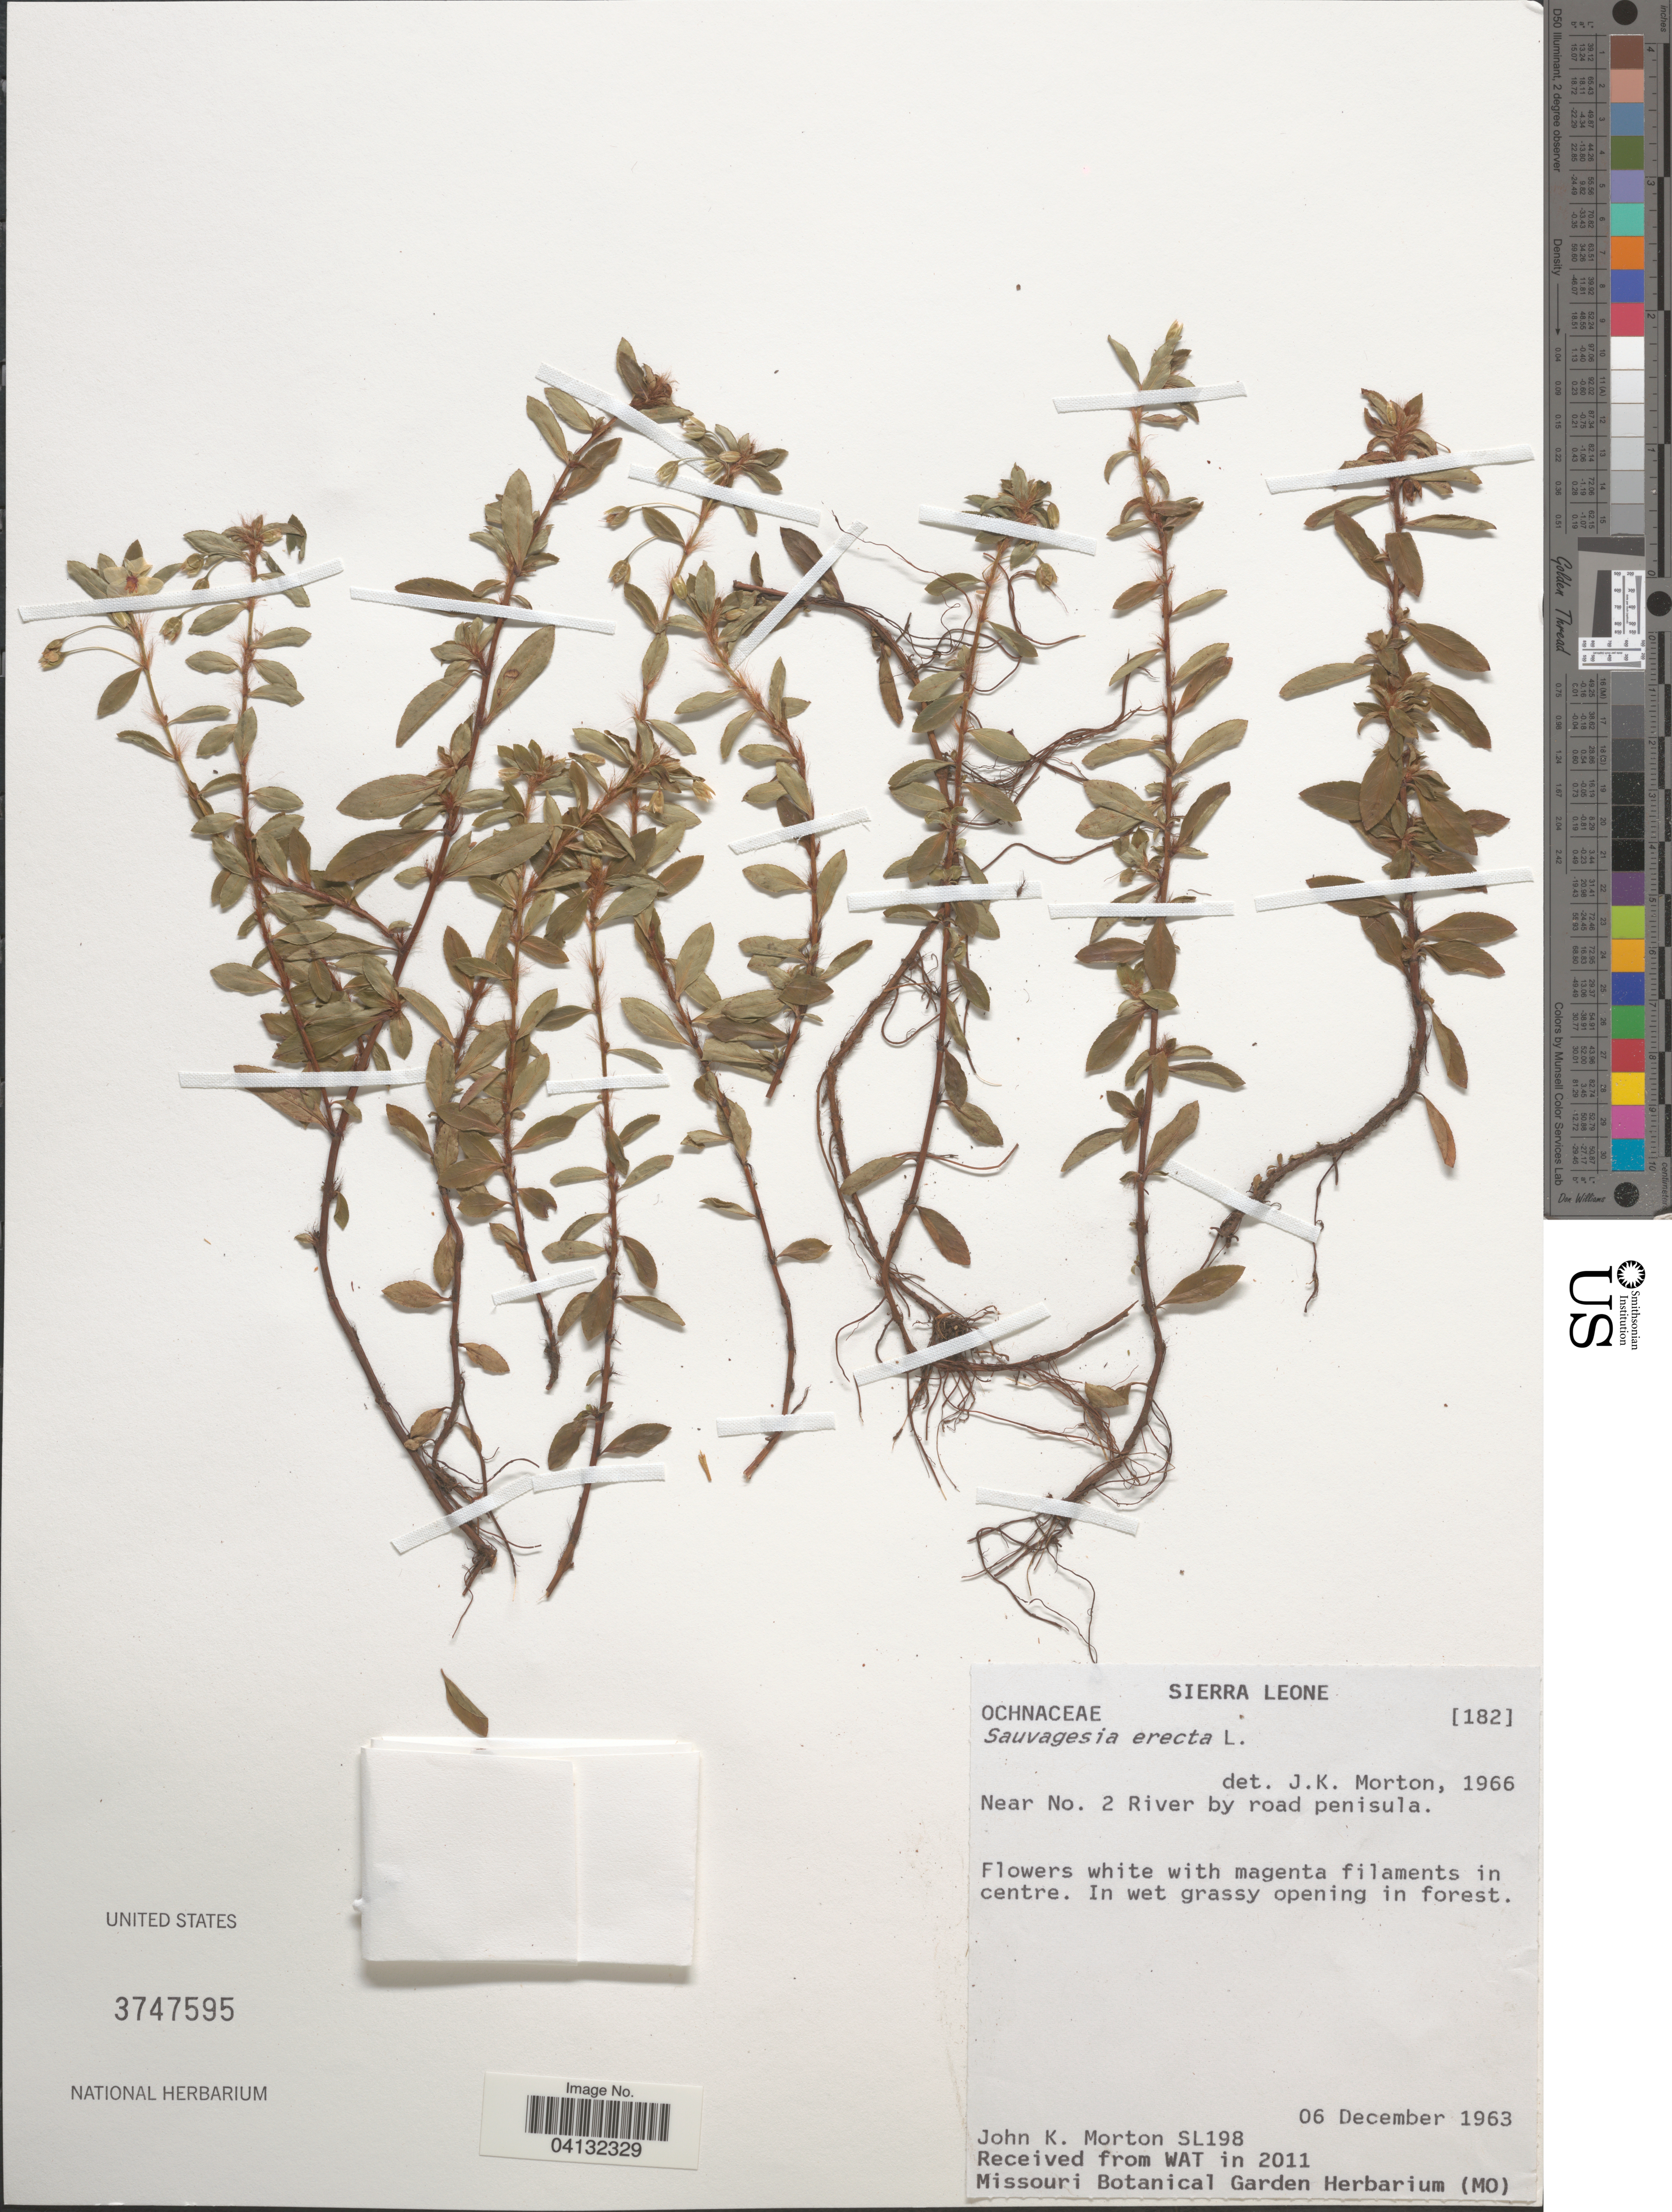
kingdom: Plantae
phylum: Tracheophyta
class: Magnoliopsida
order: Malpighiales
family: Ochnaceae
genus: Sauvagesia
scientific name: Sauvagesia erecta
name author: L.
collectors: J. K. Morton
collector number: SL198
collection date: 1963-12-06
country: Sierra Leone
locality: Near No. 2 River by road penisula.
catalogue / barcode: US 3747595